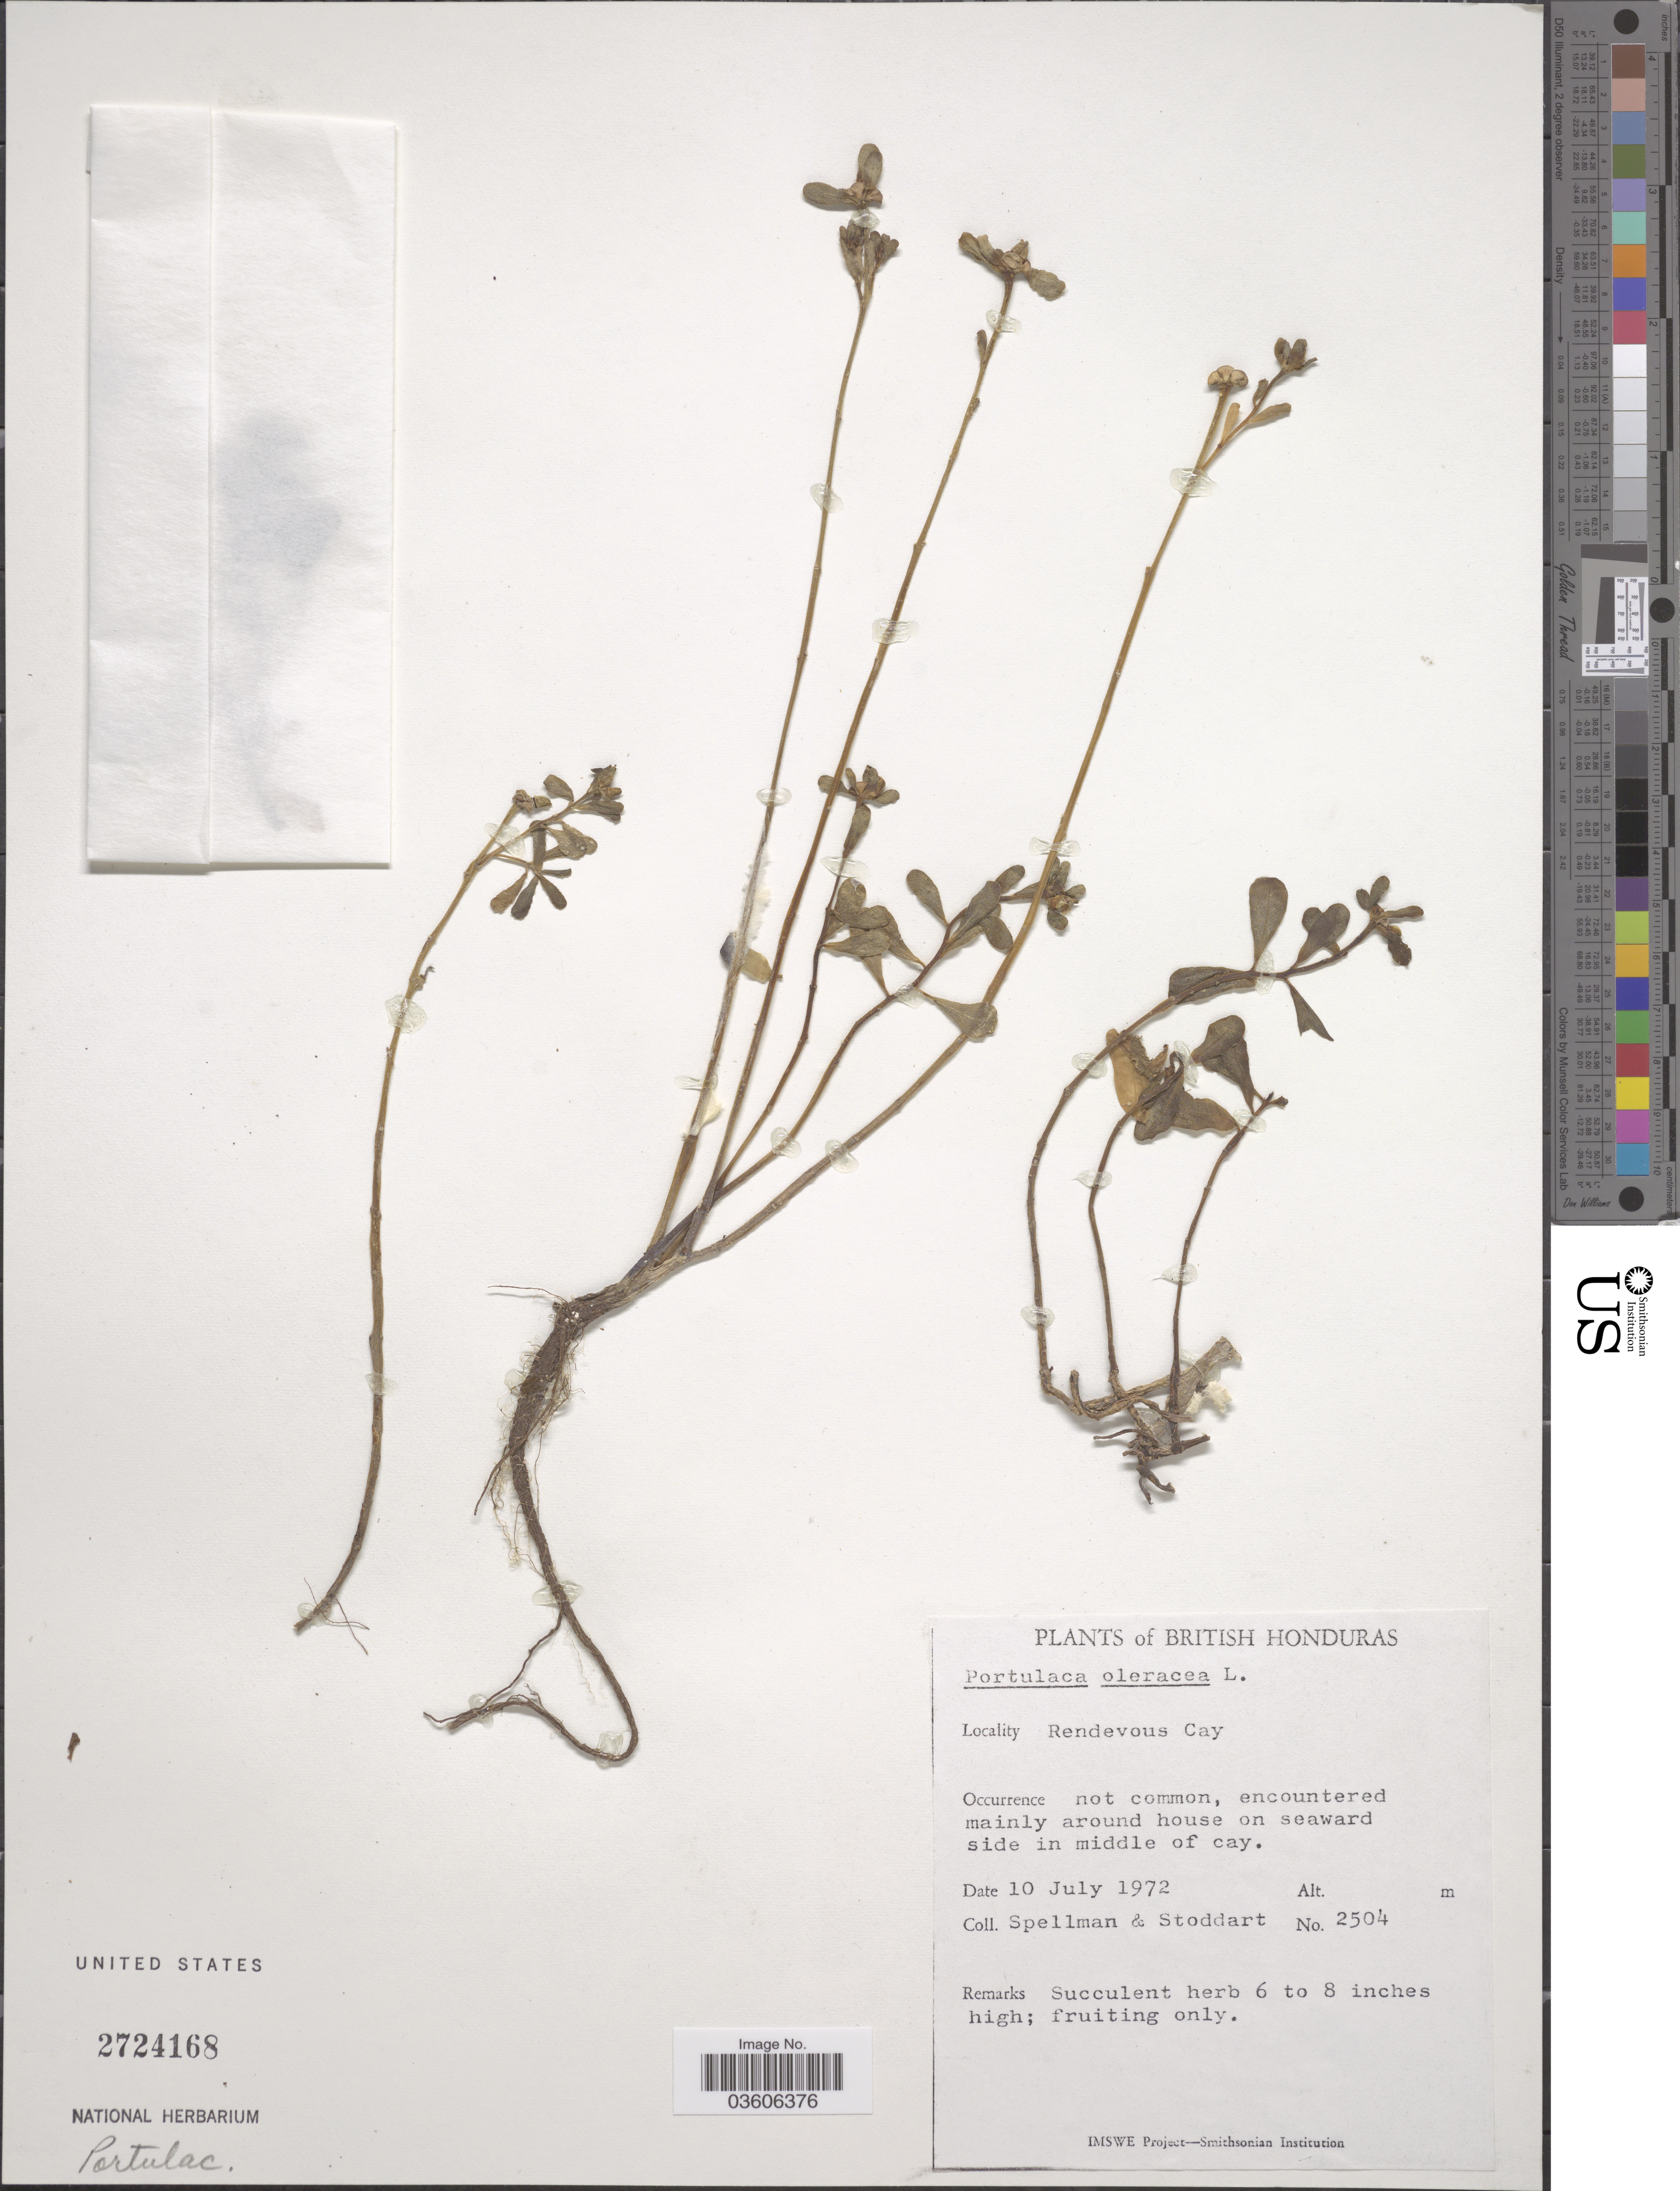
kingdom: Plantae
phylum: Tracheophyta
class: Magnoliopsida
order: Caryophyllales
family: Portulacaceae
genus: Portulaca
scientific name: Portulaca oleracea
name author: L.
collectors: Spellman, -- & -. Stoddart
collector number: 2504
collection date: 1972-07-10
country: Belize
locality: British Honduras. Rendevous Cay.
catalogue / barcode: US 2724168